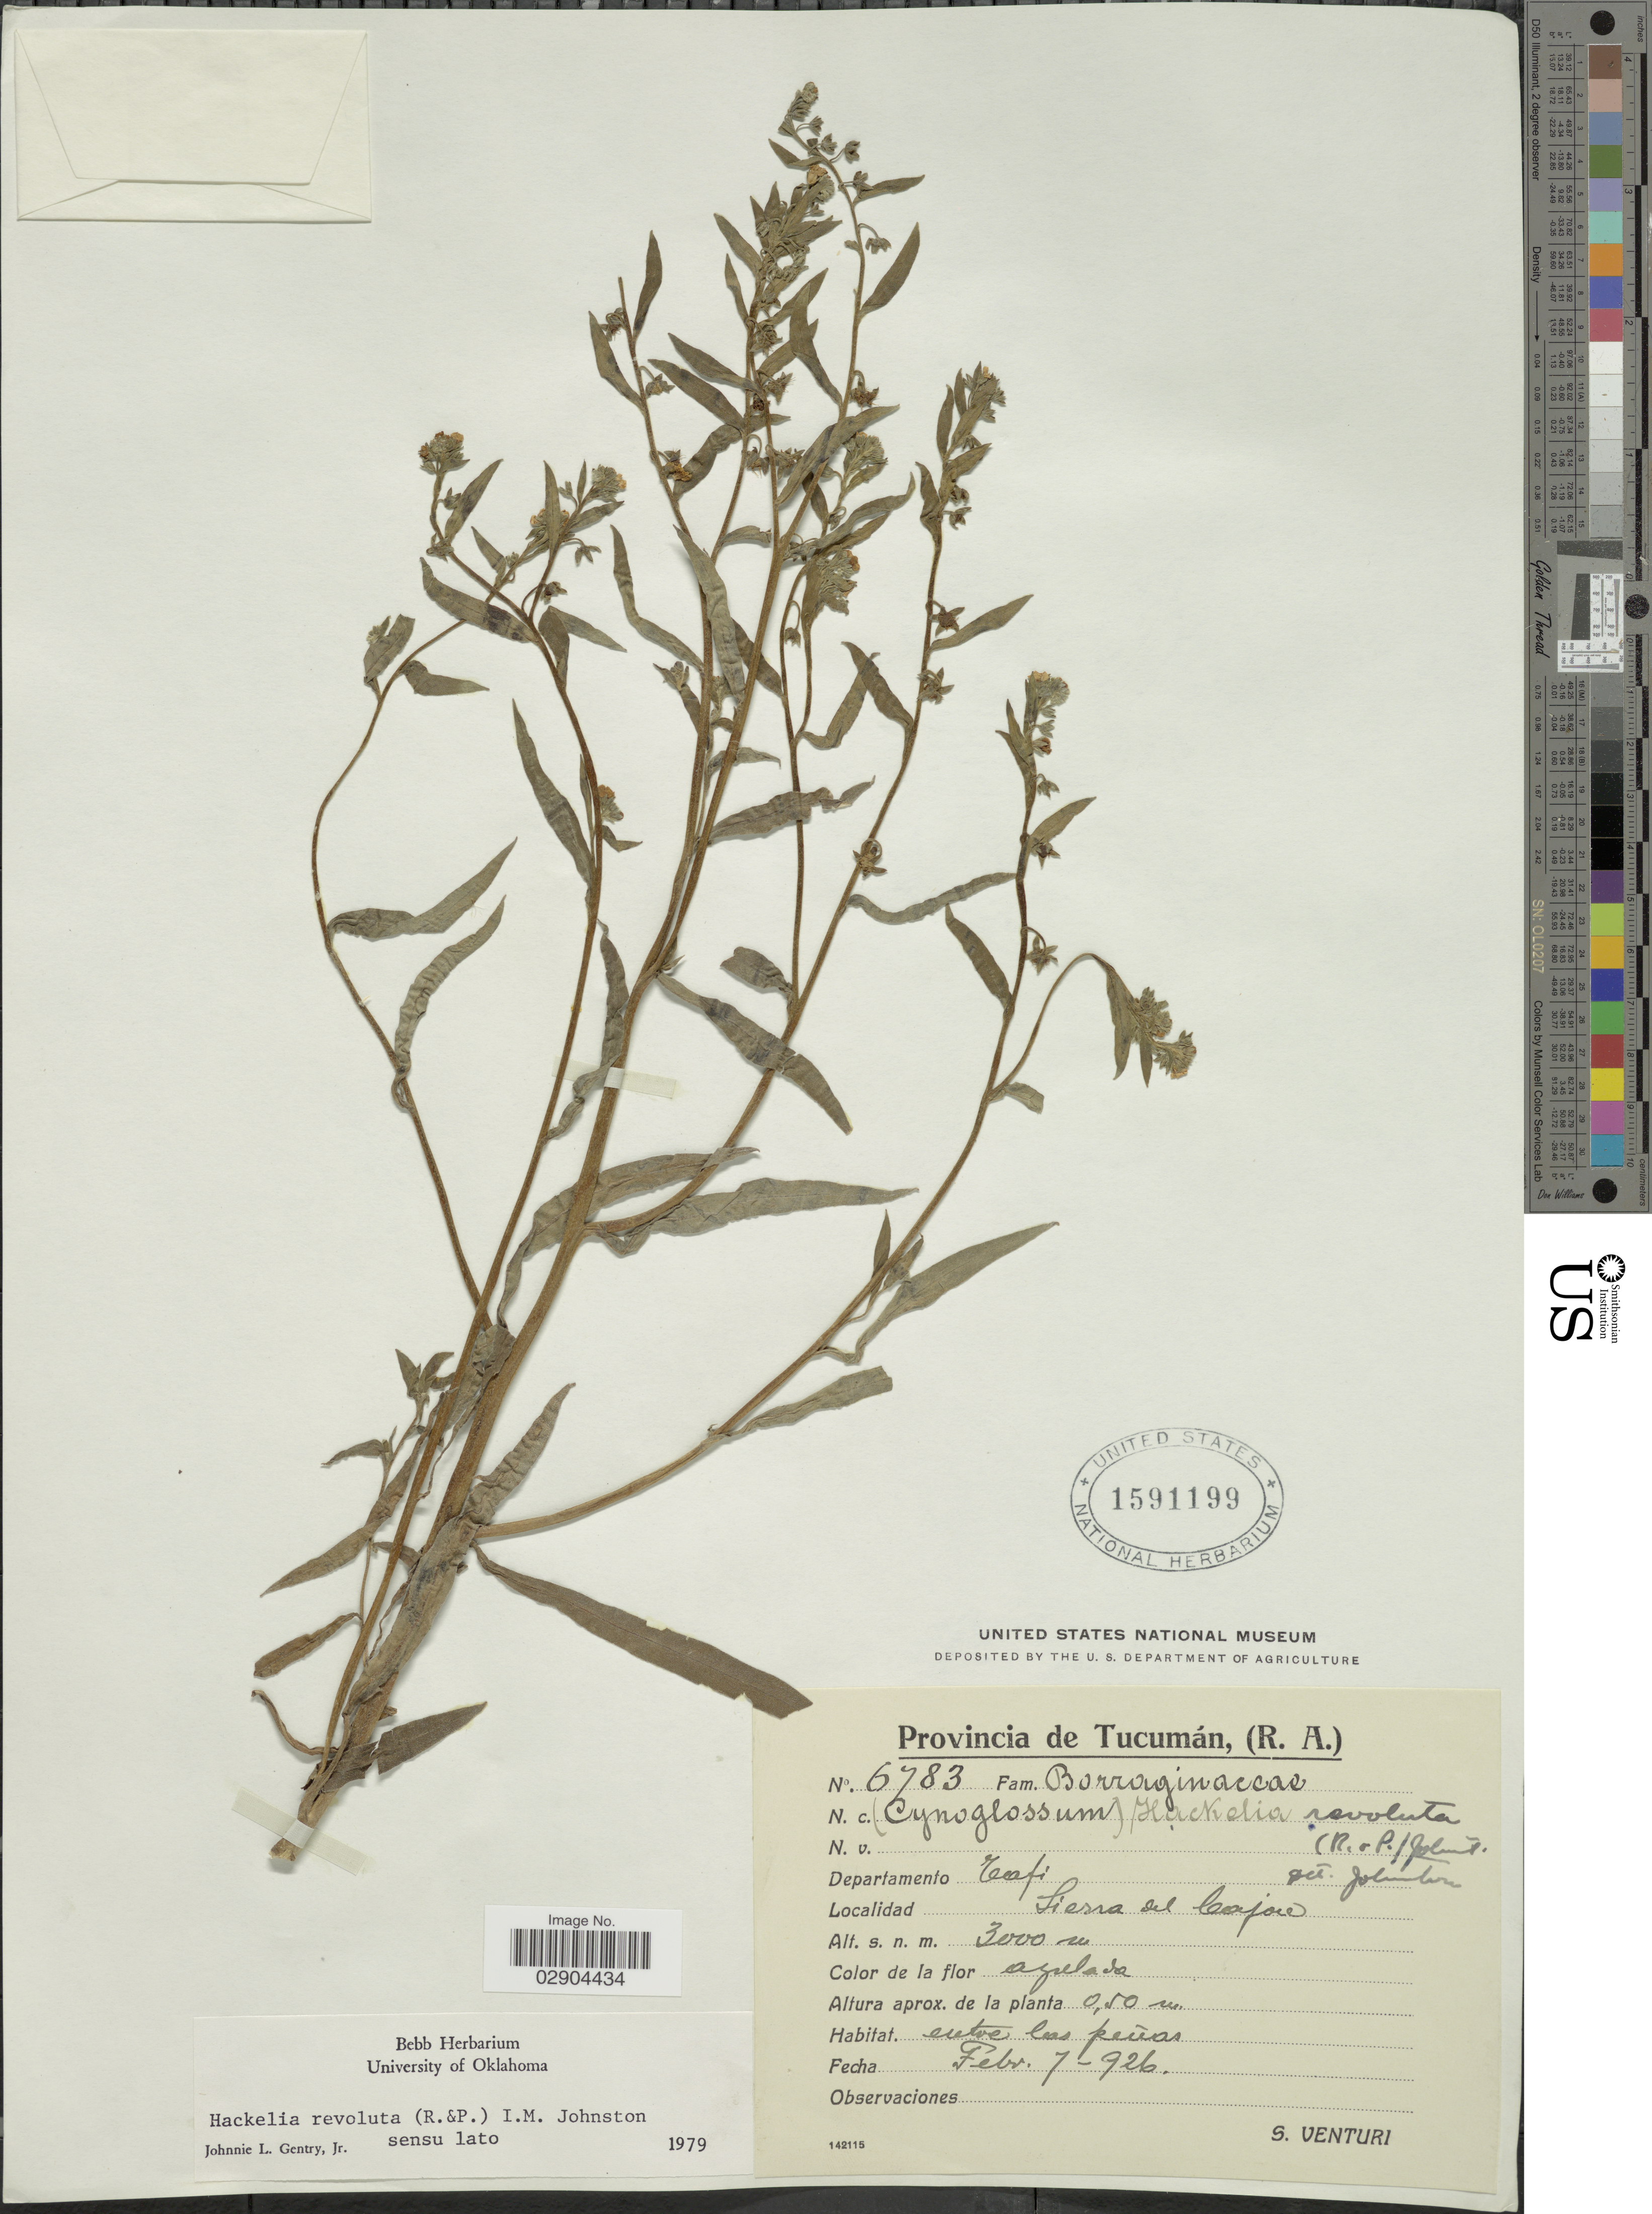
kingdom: Plantae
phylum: Tracheophyta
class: Magnoliopsida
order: Boraginales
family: Boraginaceae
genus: Hackelia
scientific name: Hackelia revoluta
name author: (Ruiz & Pav.) I.M. Johnst.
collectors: S. Venturi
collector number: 6783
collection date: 1926-02-07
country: Argentina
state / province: Tucuman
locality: Provincia de Tucumán, (R.A.). Departamento Tafi. Sierra del Cajon.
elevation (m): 3000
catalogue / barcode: US 1591199